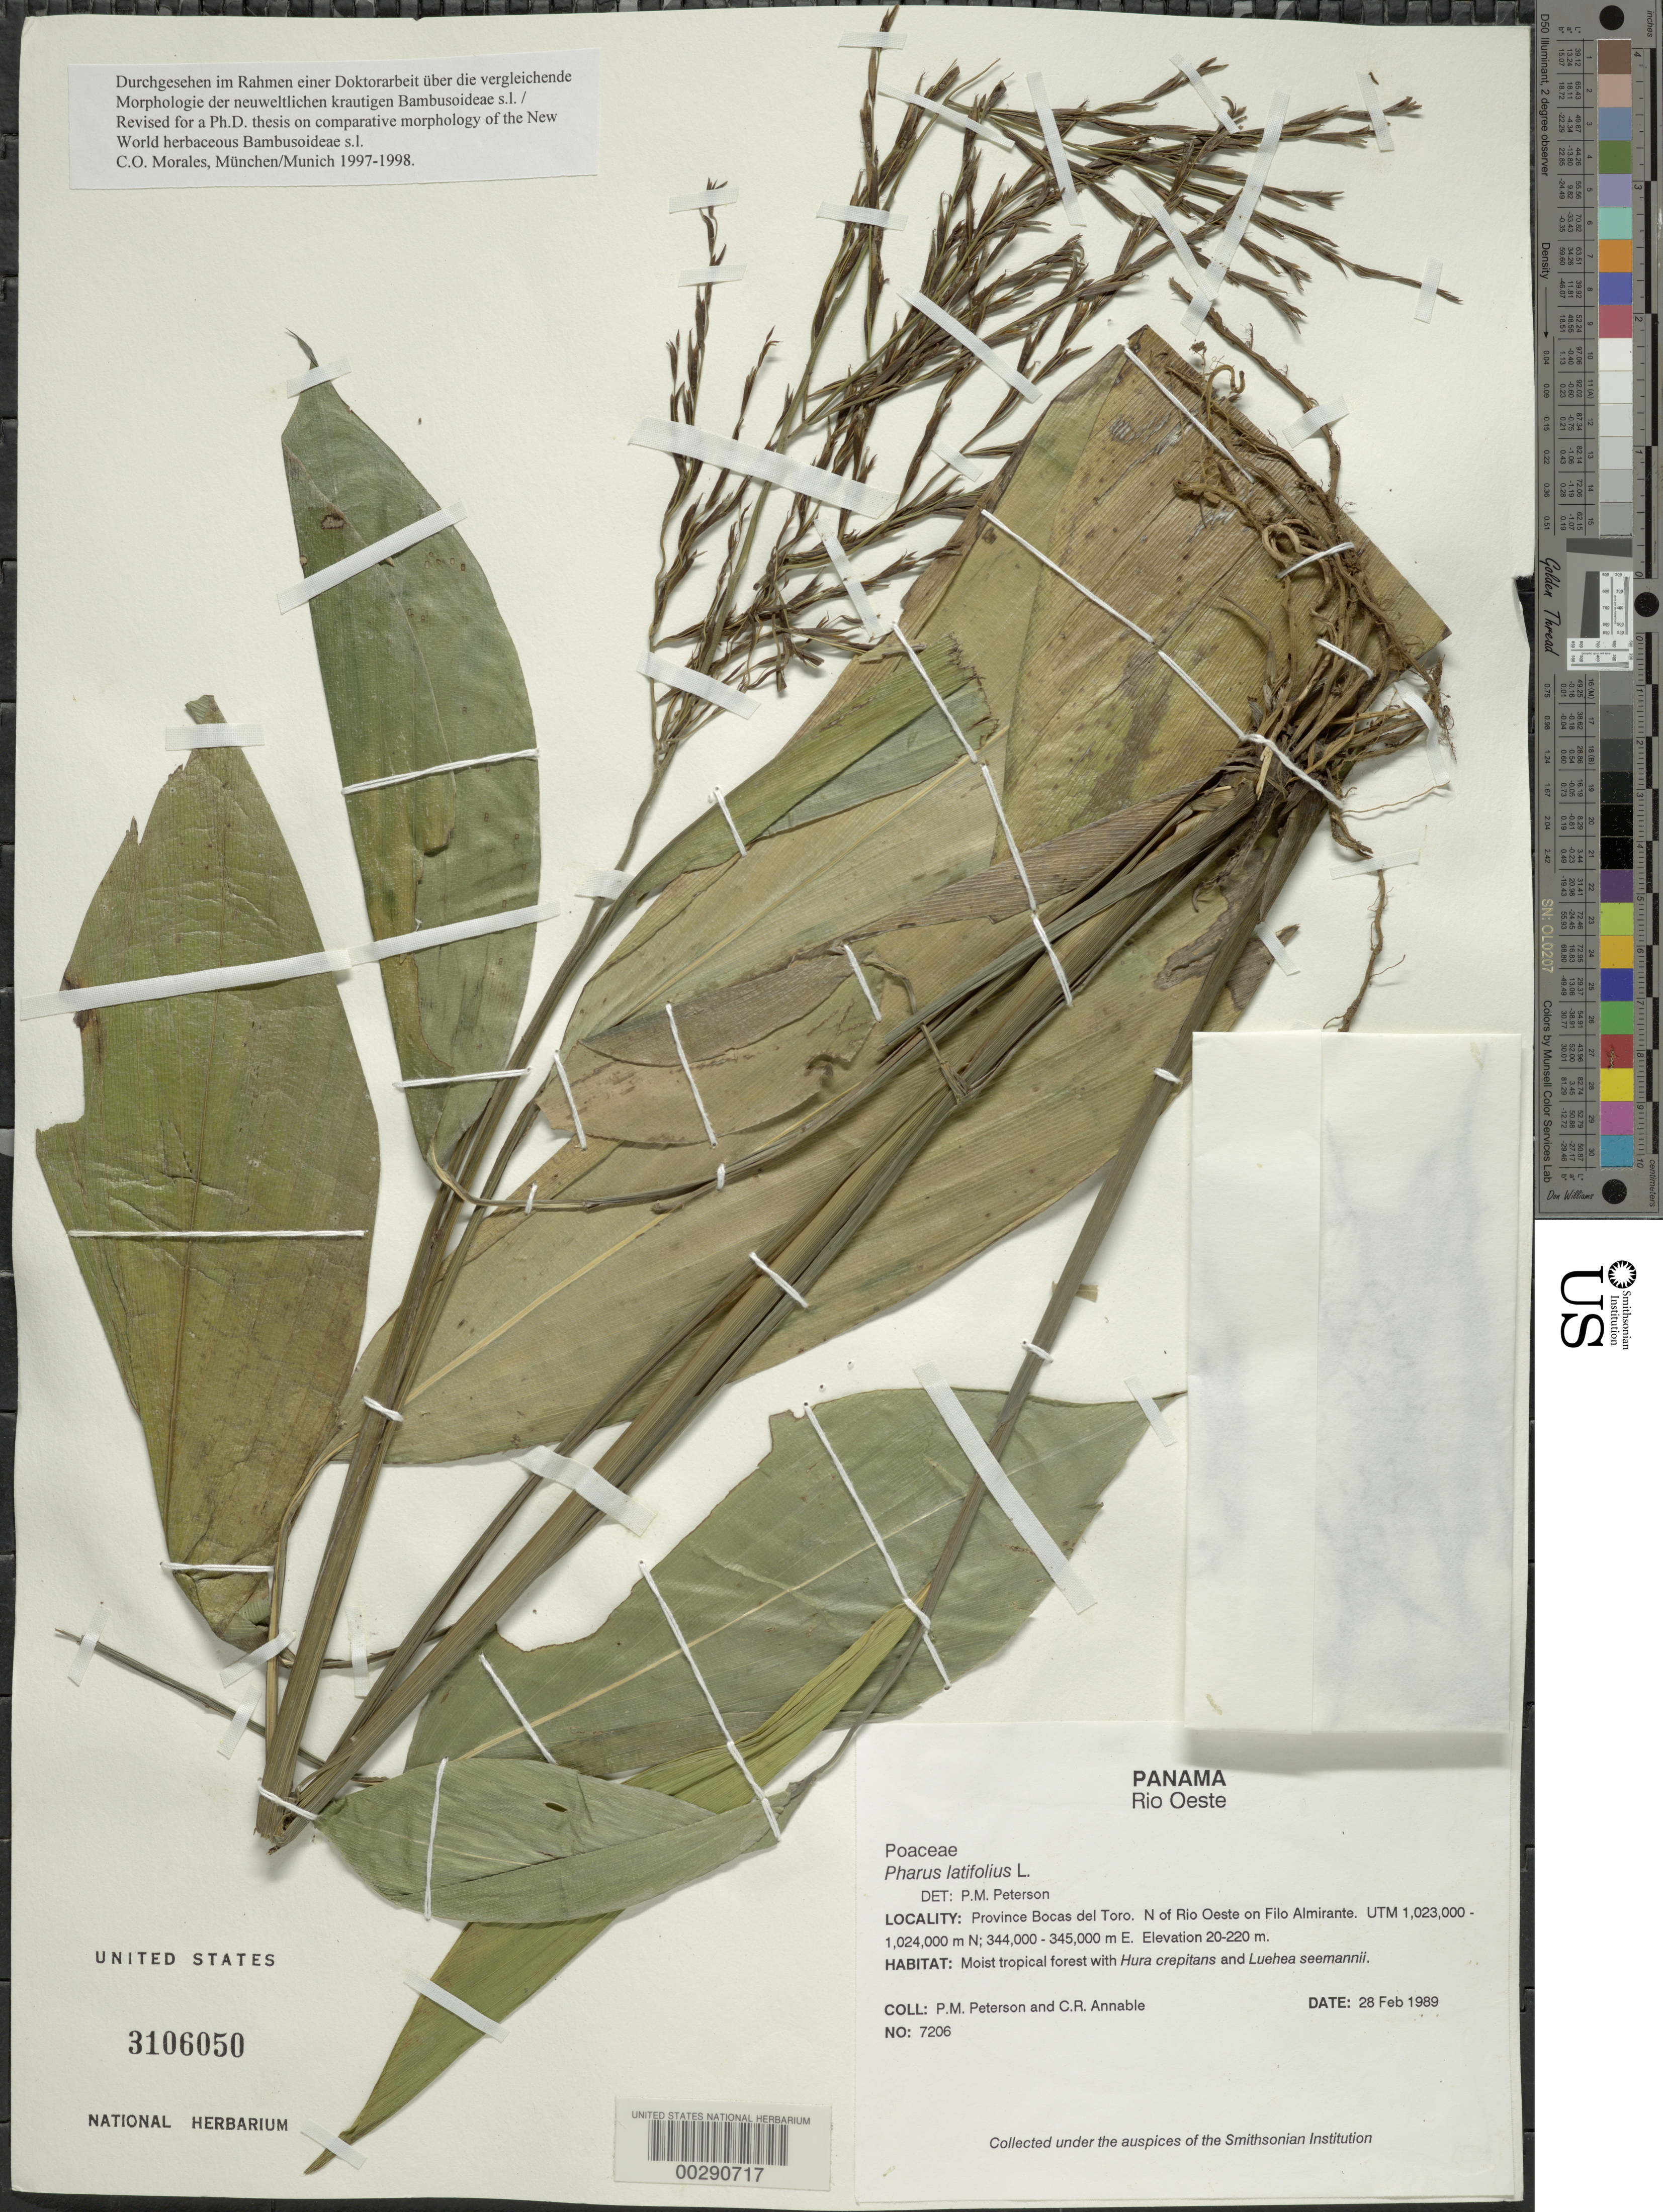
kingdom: Plantae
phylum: Tracheophyta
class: Liliopsida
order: Poales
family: Poaceae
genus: Pharus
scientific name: Pharus latifolius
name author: L.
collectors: P. M. Peterson & C. R. Annable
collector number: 7206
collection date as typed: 28 Feb 1989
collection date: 1989-02-28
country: Panama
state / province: Bocas del Toro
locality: N of Rio Oeste on Filo Almirante; Rio Oeste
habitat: Moist tropical forest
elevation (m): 20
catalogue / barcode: US 3106050